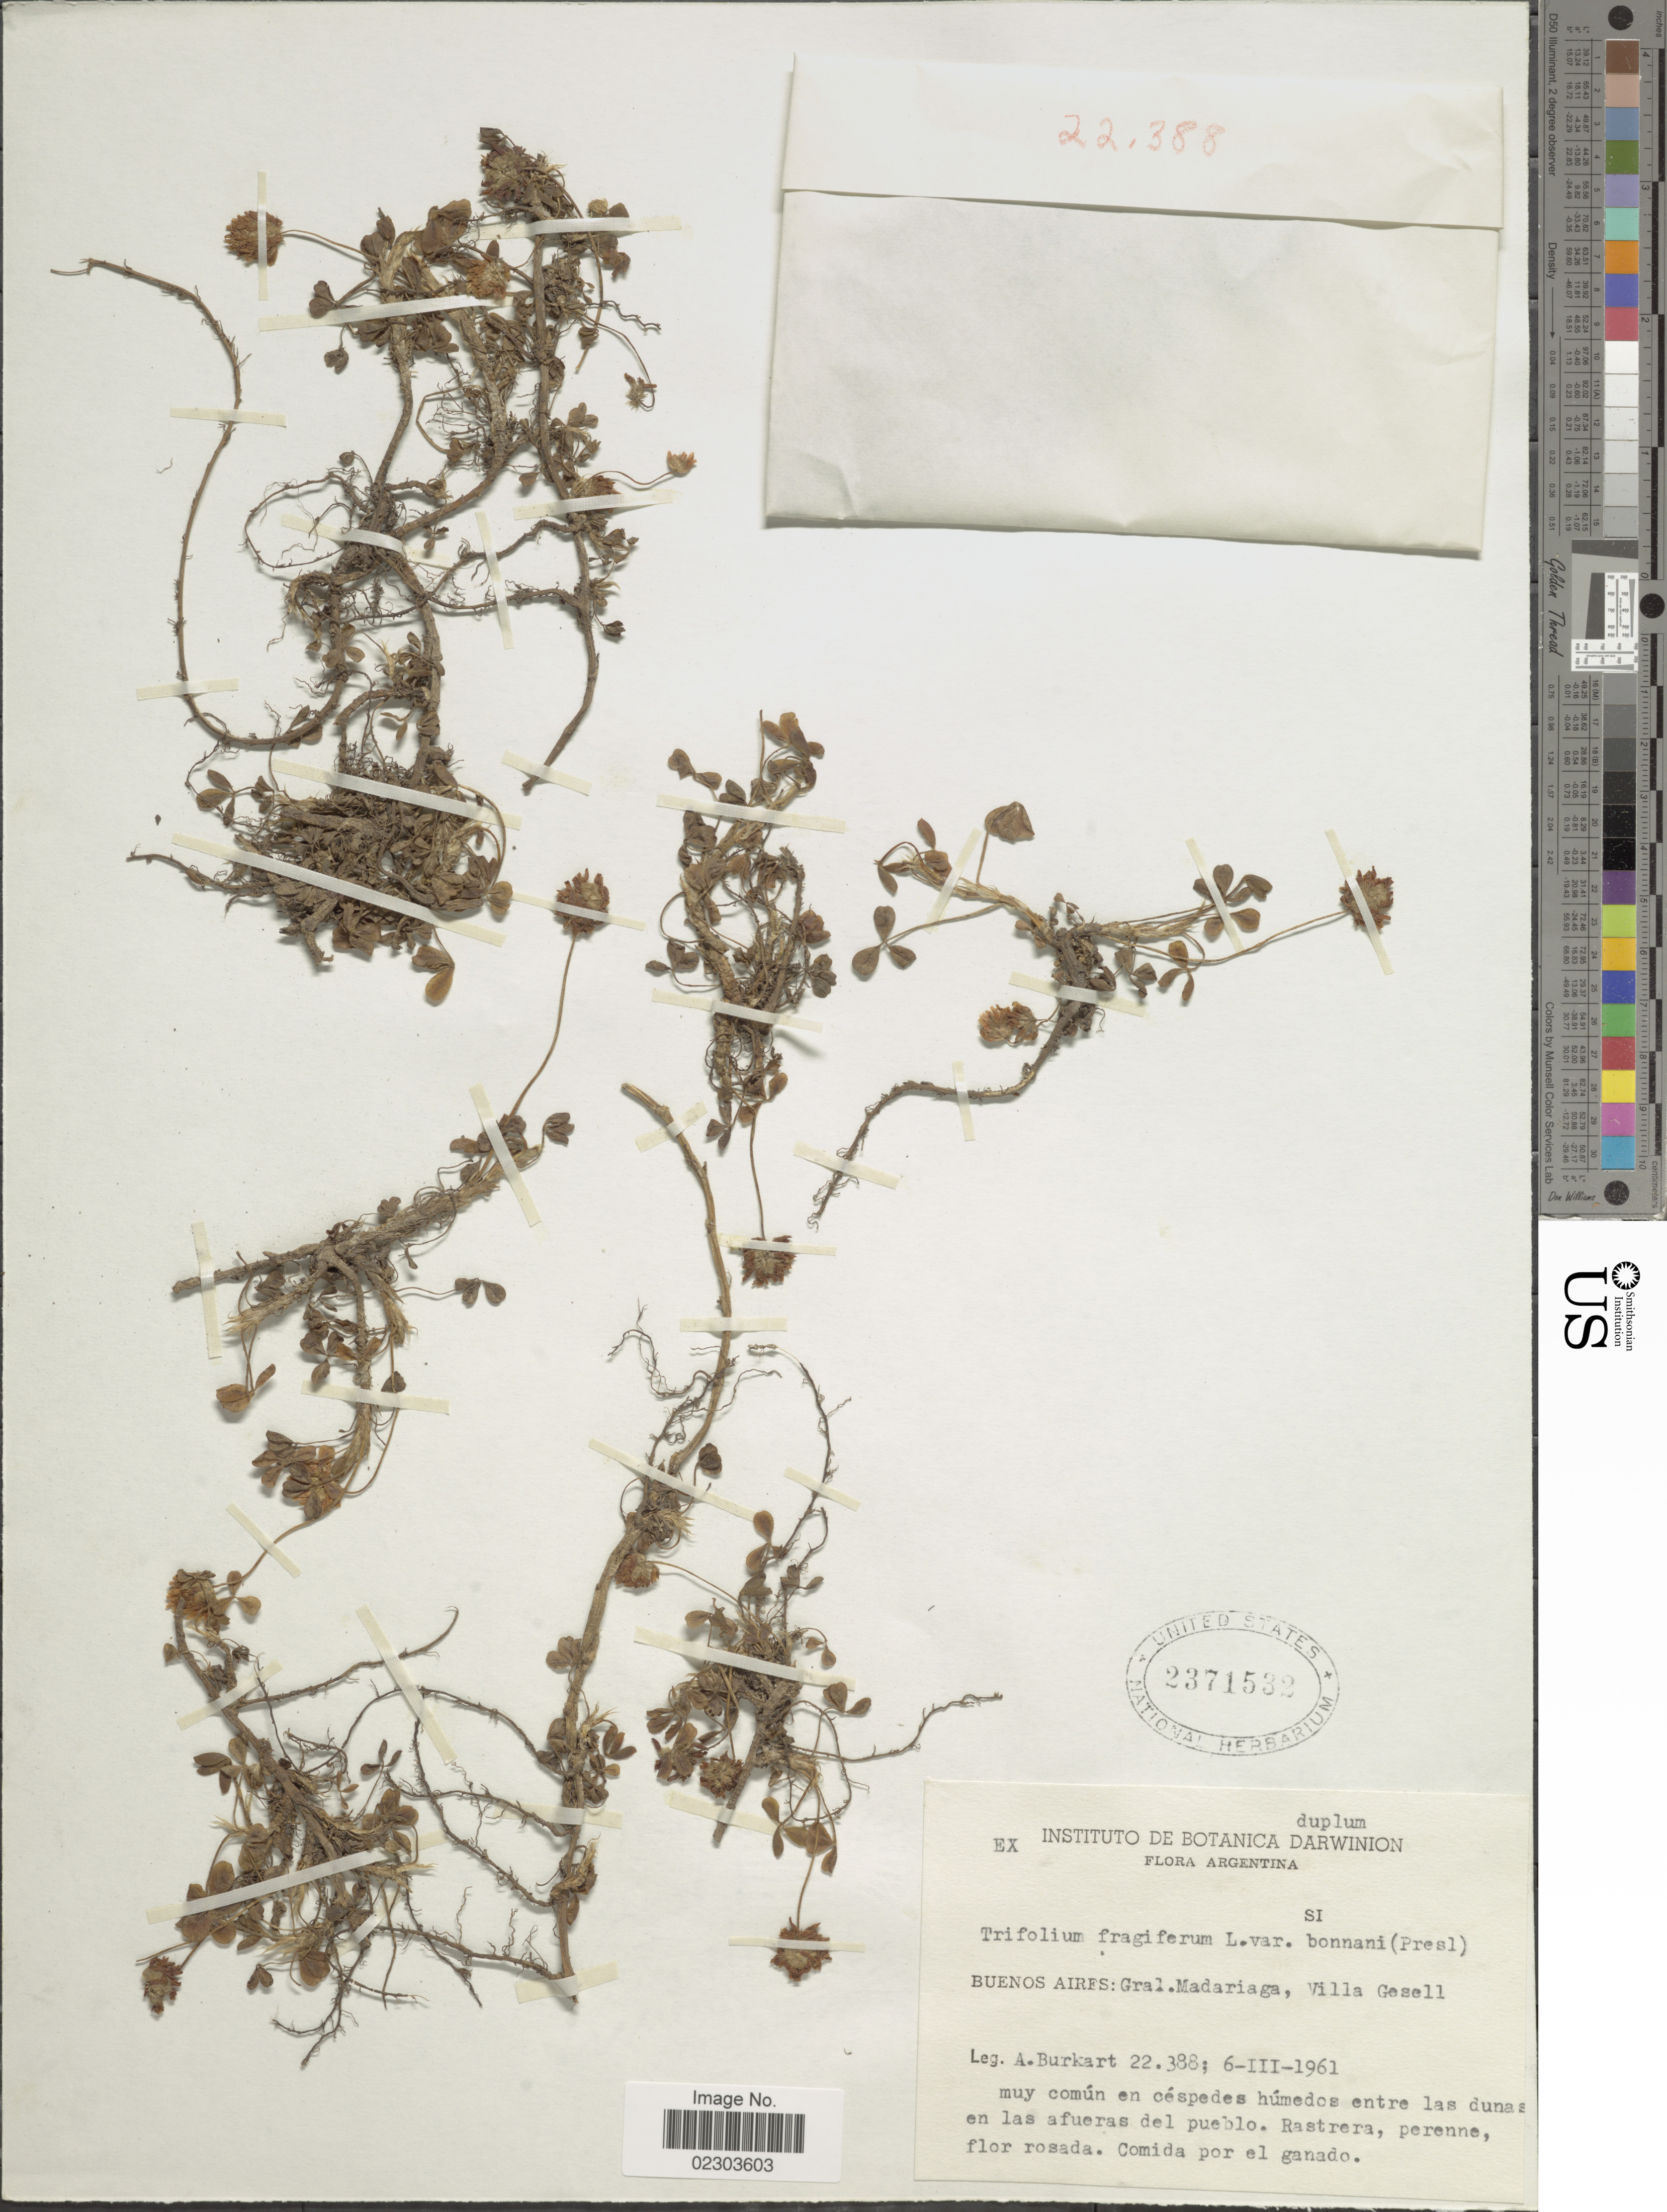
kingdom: Plantae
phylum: Tracheophyta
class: Magnoliopsida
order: Fabales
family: Fabaceae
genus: Trifolium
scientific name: Trifolium fragiferum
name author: L.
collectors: A. E. Burkart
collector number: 22388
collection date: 1961-03-06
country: Argentina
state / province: Buenos Aires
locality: Gral. Madariaga, Villa Gesell, muy común en cespedes humedos ente las dunas en la afueras del pueblo, rastrera, perenne, flor rosada, comida por el ganado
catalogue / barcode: US 2371532